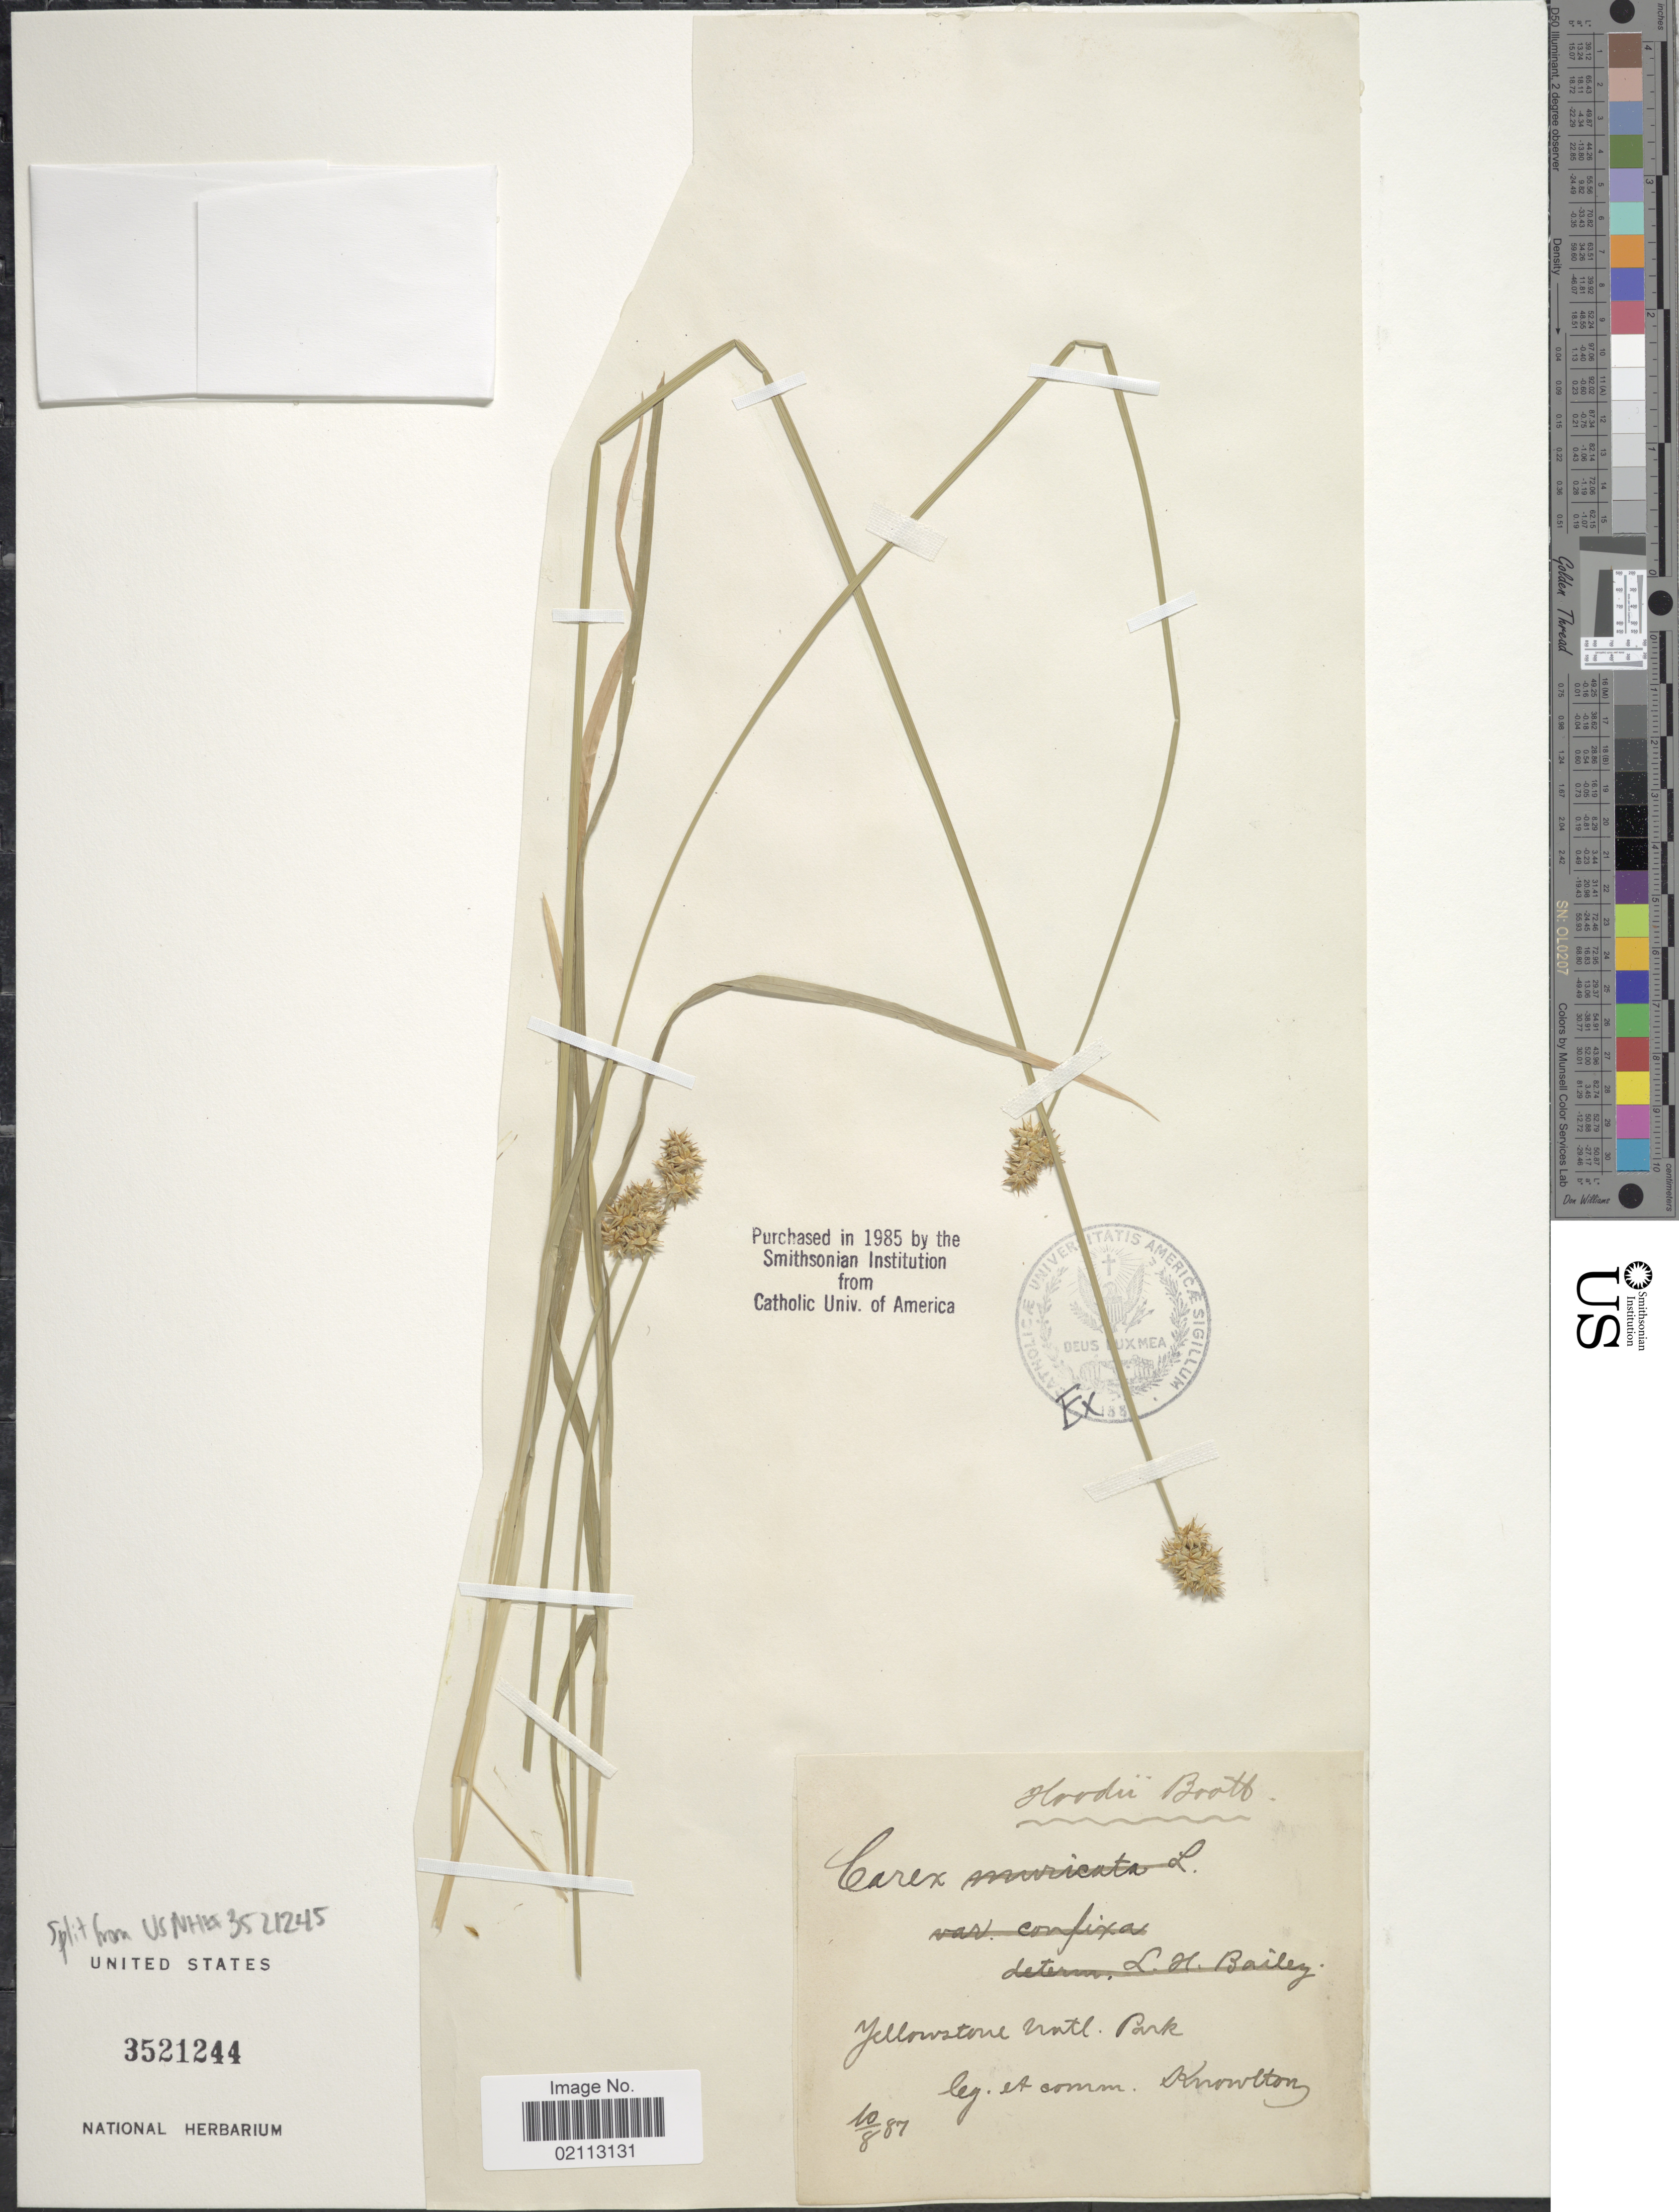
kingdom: Plantae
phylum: Tracheophyta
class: Liliopsida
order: Poales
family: Cyperaceae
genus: Carex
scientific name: Carex hoodii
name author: Boott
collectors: -. Knowlton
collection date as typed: Transcribed d/m/y: 10/8/87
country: United States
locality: Yellowstone Natl. Park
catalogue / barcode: US 3521244